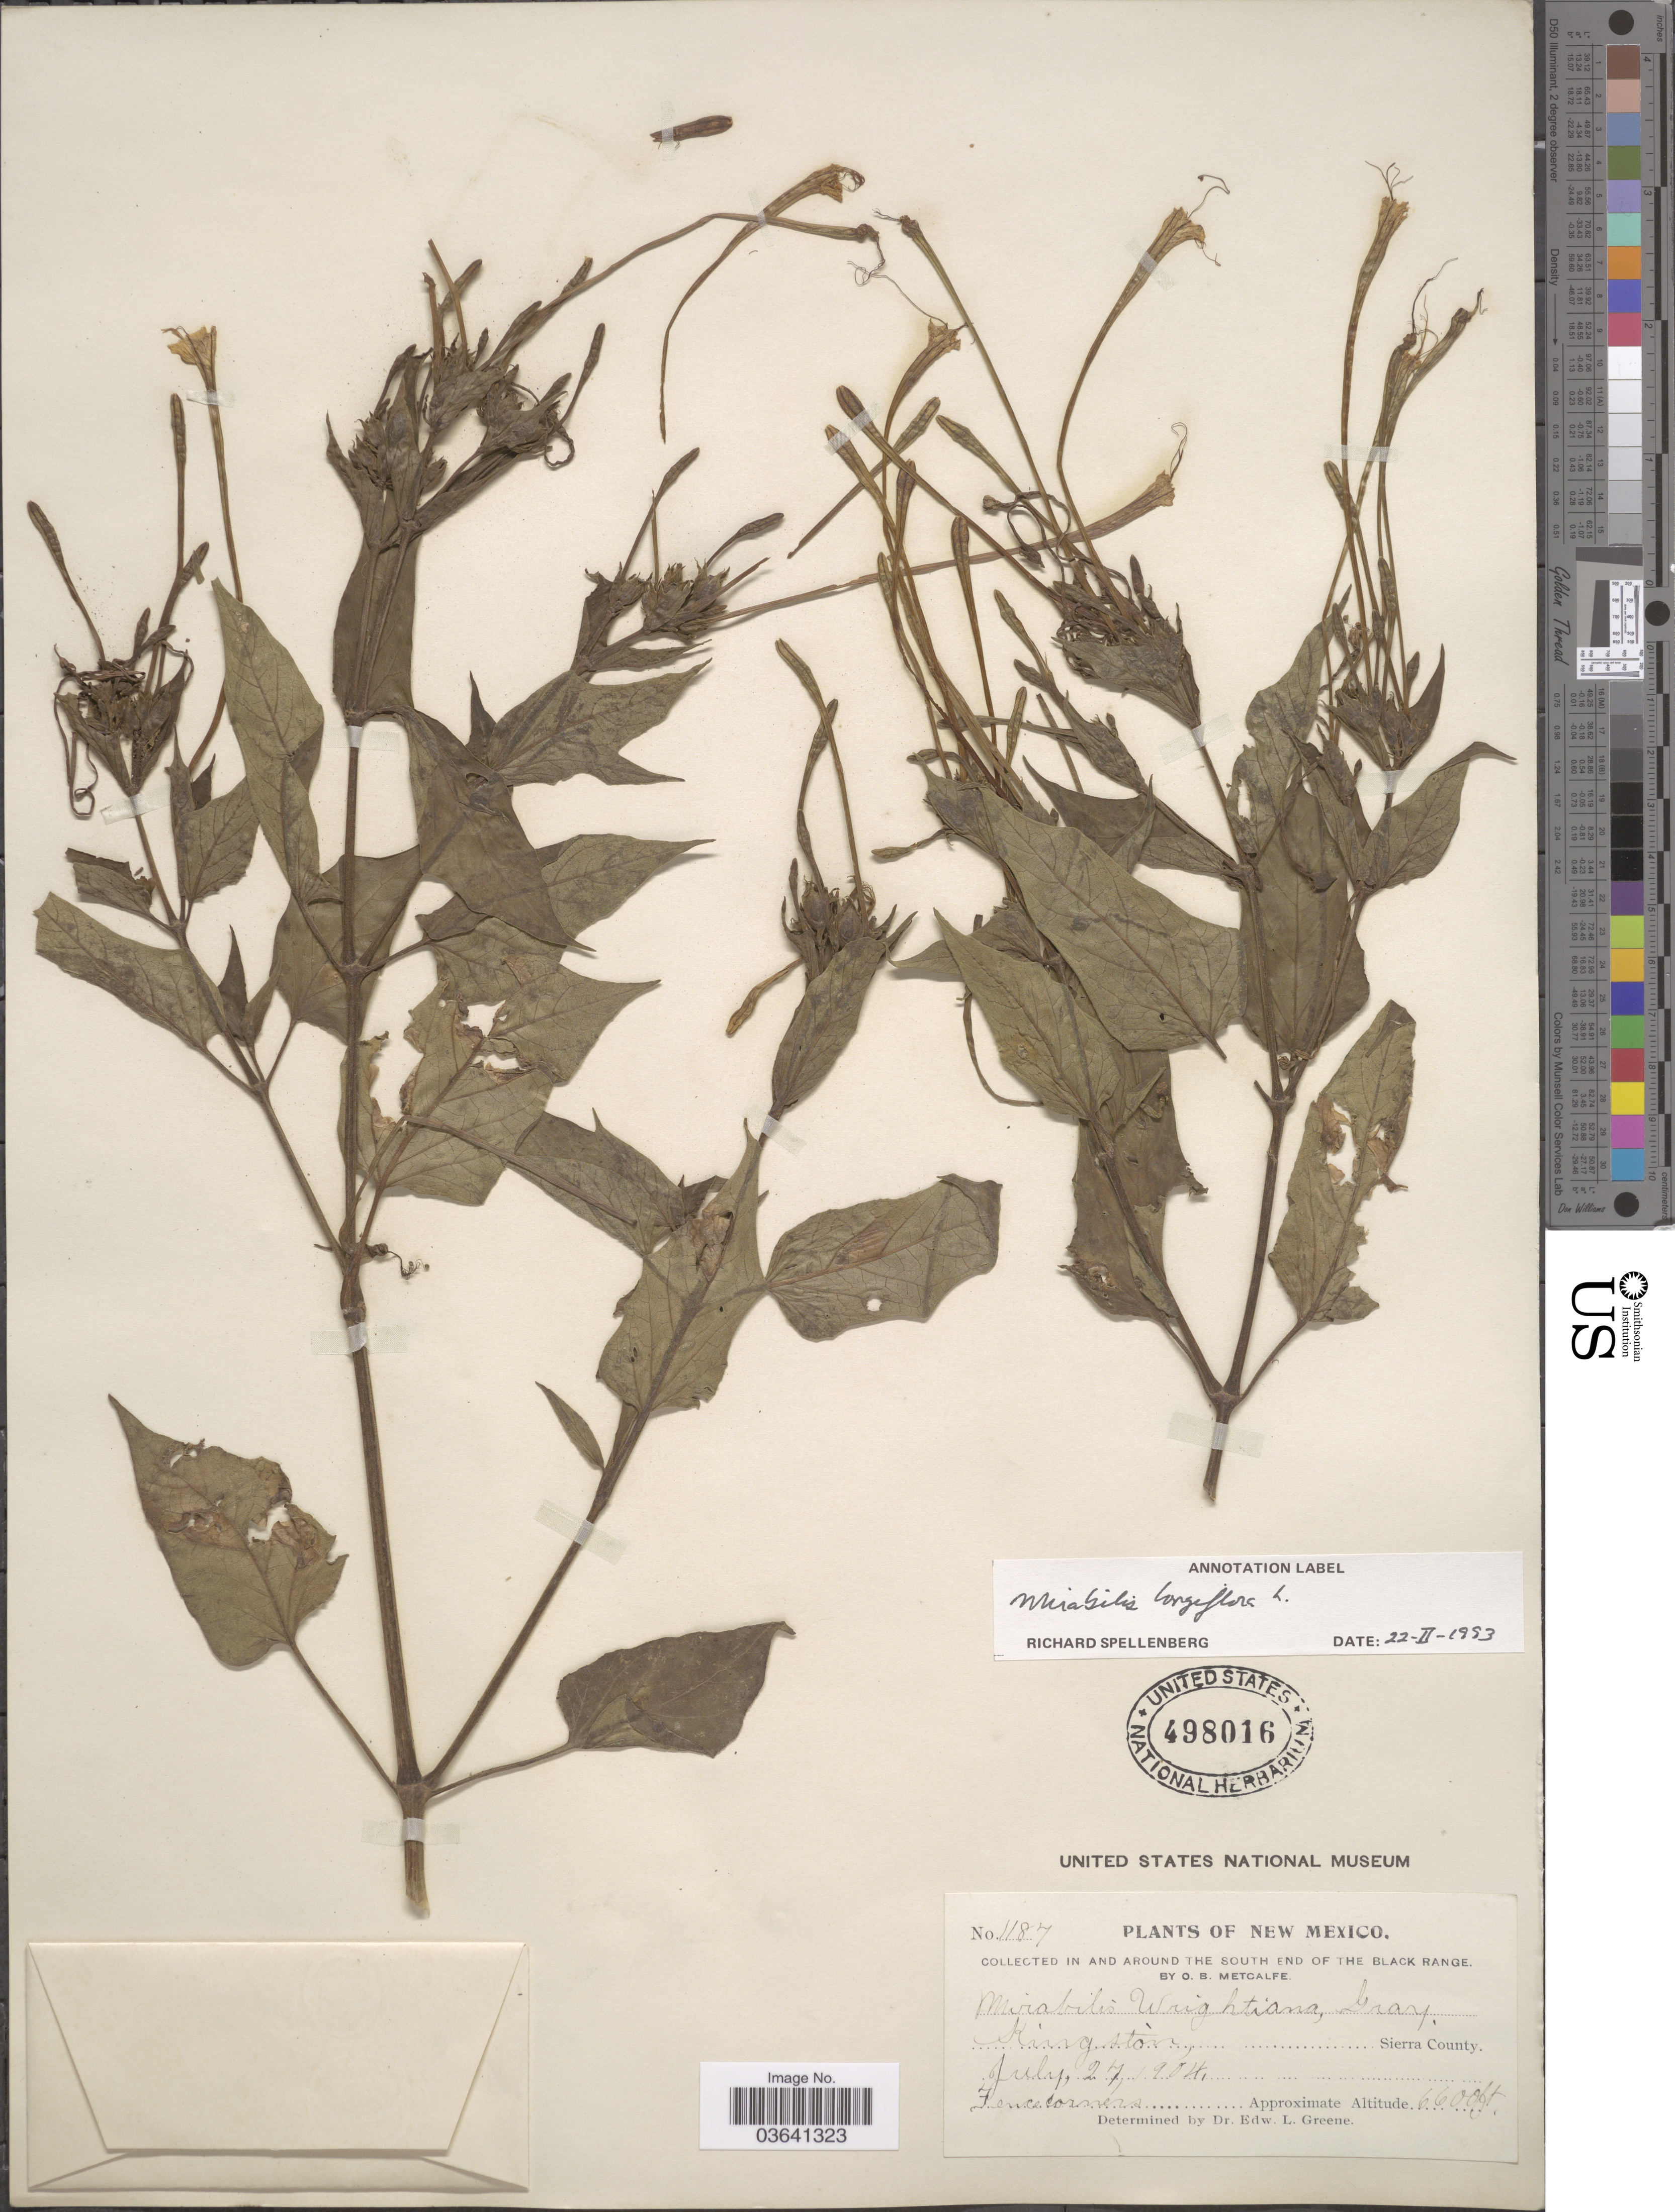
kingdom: Plantae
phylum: Tracheophyta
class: Magnoliopsida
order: Caryophyllales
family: Nyctaginaceae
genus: Mirabilis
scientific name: Mirabilis wrightiana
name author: A. Gray & Britton ex Kearney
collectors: O. B. Metcalfe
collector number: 1187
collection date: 1904-07-27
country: United States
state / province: New Mexico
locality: In and around the south end of the Black Range. Kingston, Sierra County.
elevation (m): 2012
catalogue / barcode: US 498016